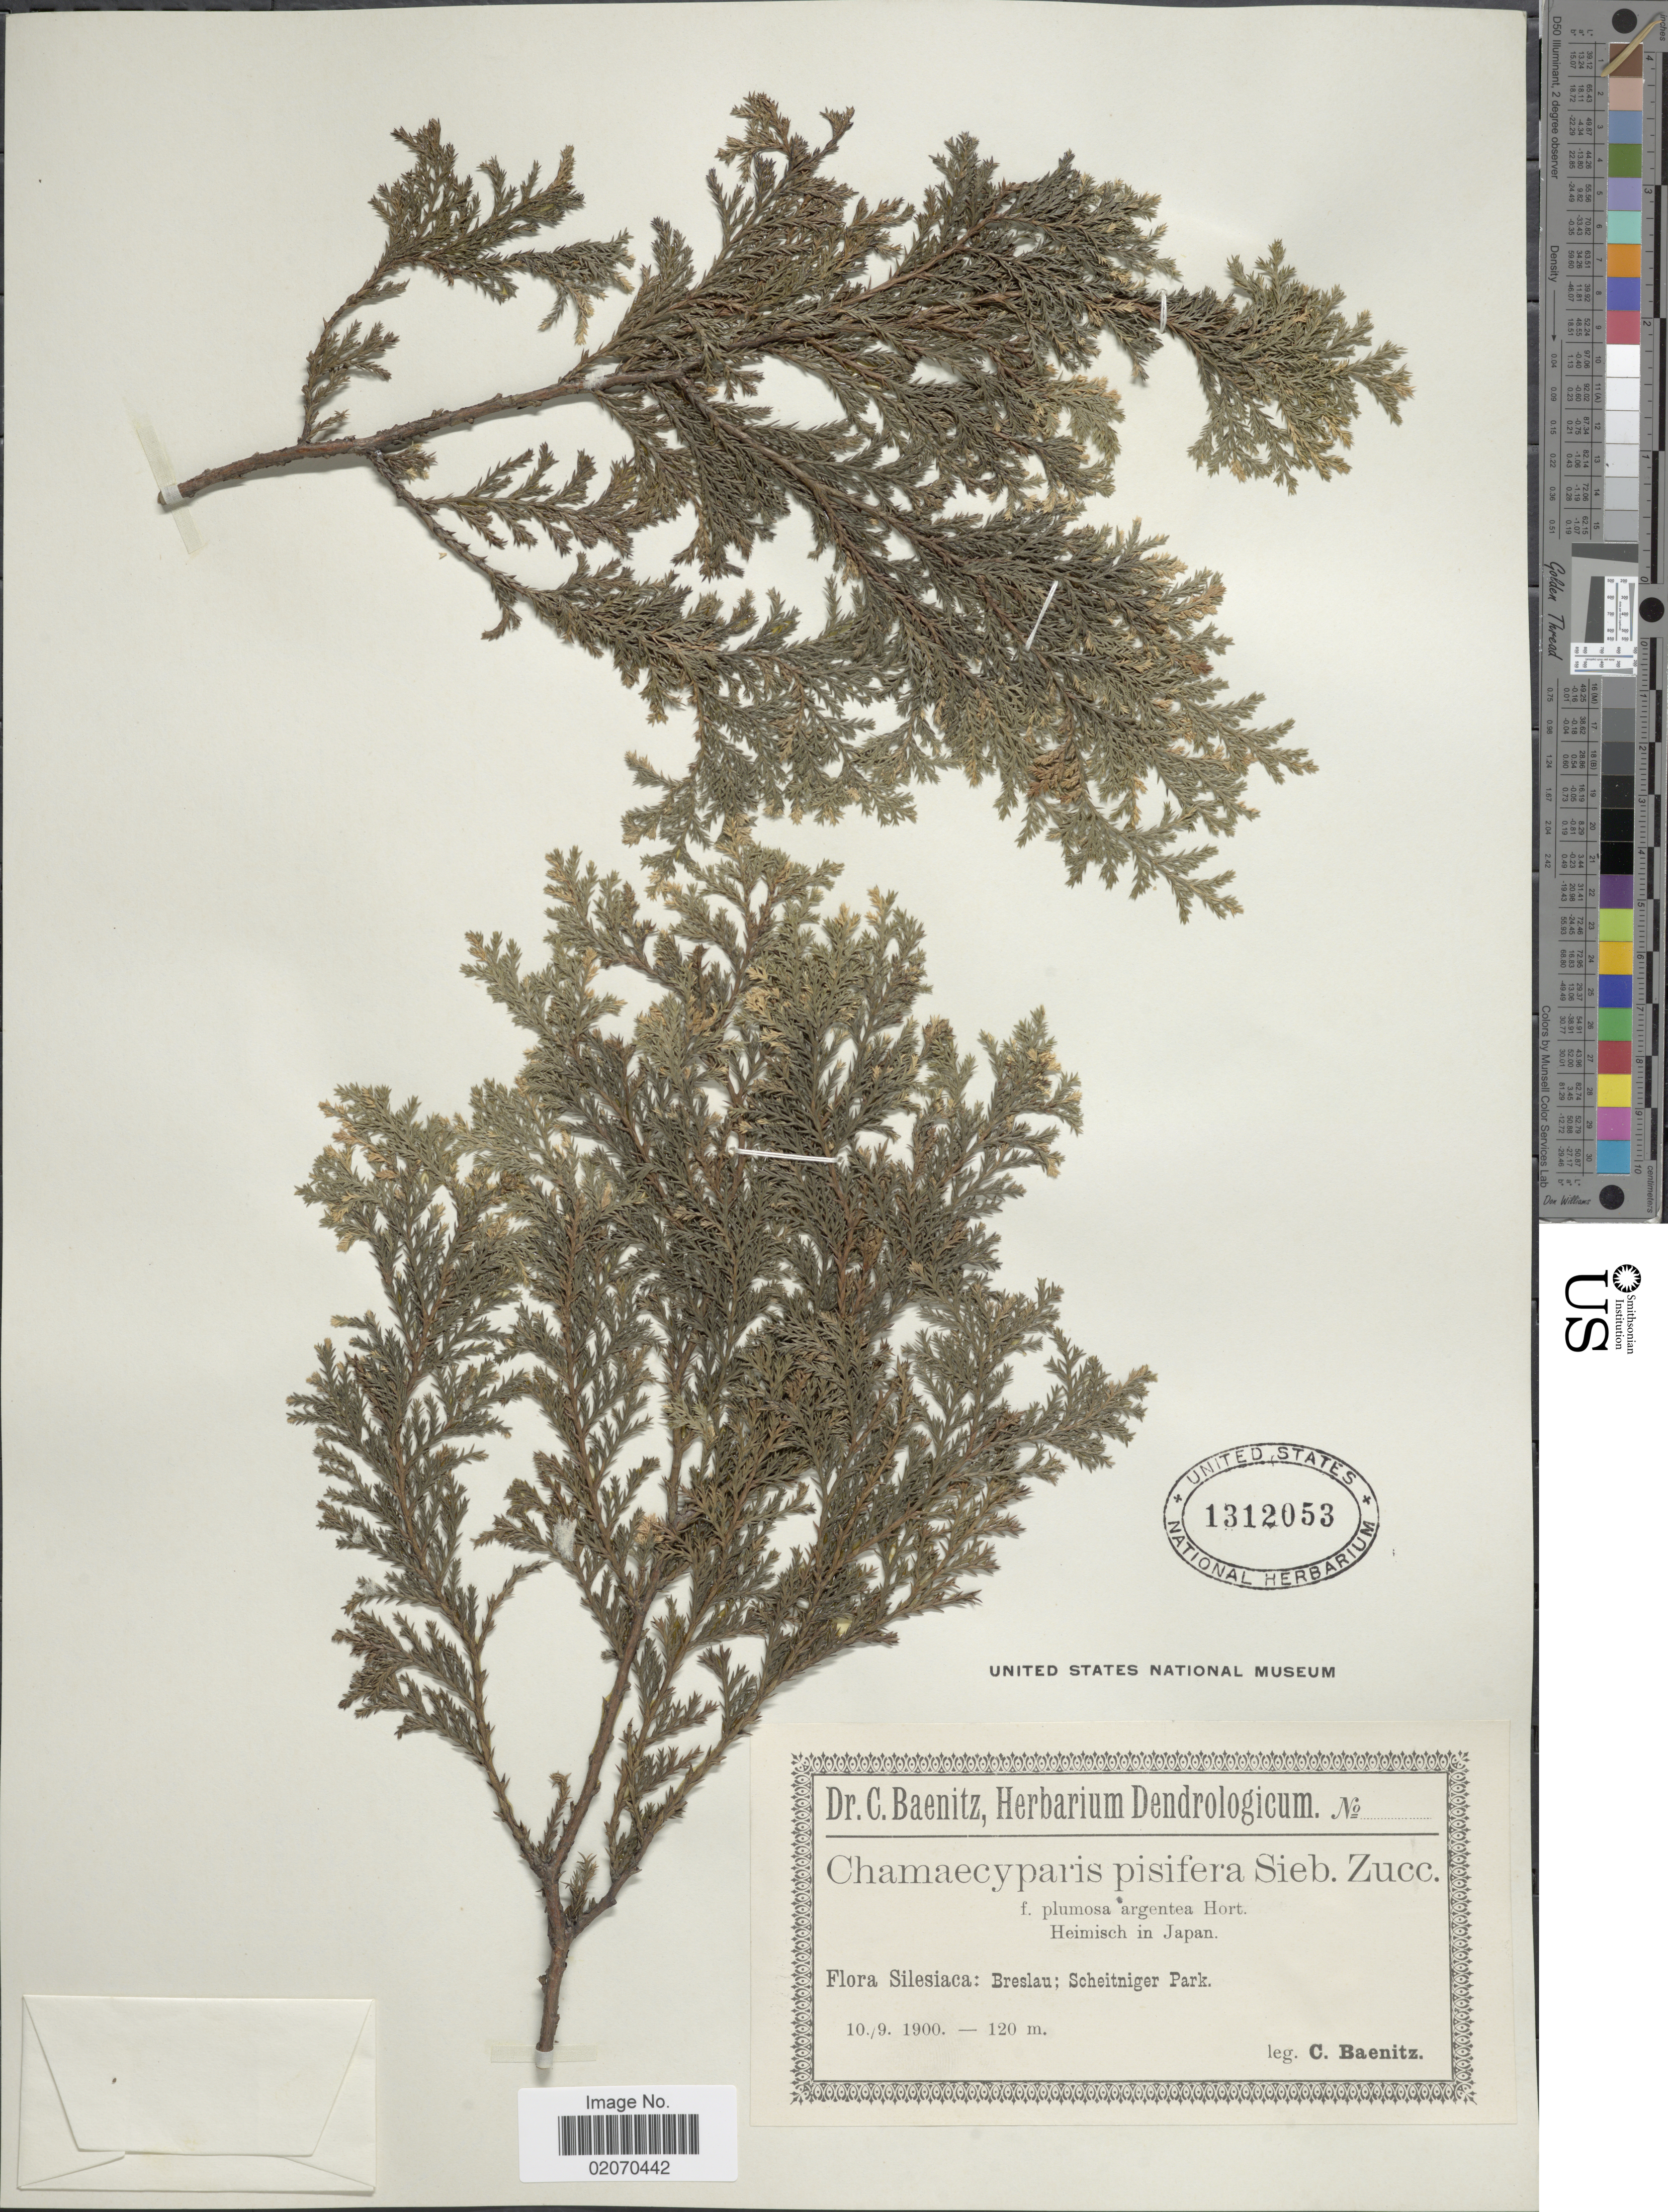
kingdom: Plantae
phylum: Tracheophyta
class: Pinopsida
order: Pinales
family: Cupressaceae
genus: Chamaecyparis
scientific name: Chamaecyparis pisifera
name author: (Siebold & Zucc.) Endl.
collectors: C. G. Baenitz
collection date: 1900-09-10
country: Poland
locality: Silesiaca: Breslau; Scheitniger Park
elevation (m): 120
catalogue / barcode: US 1312053